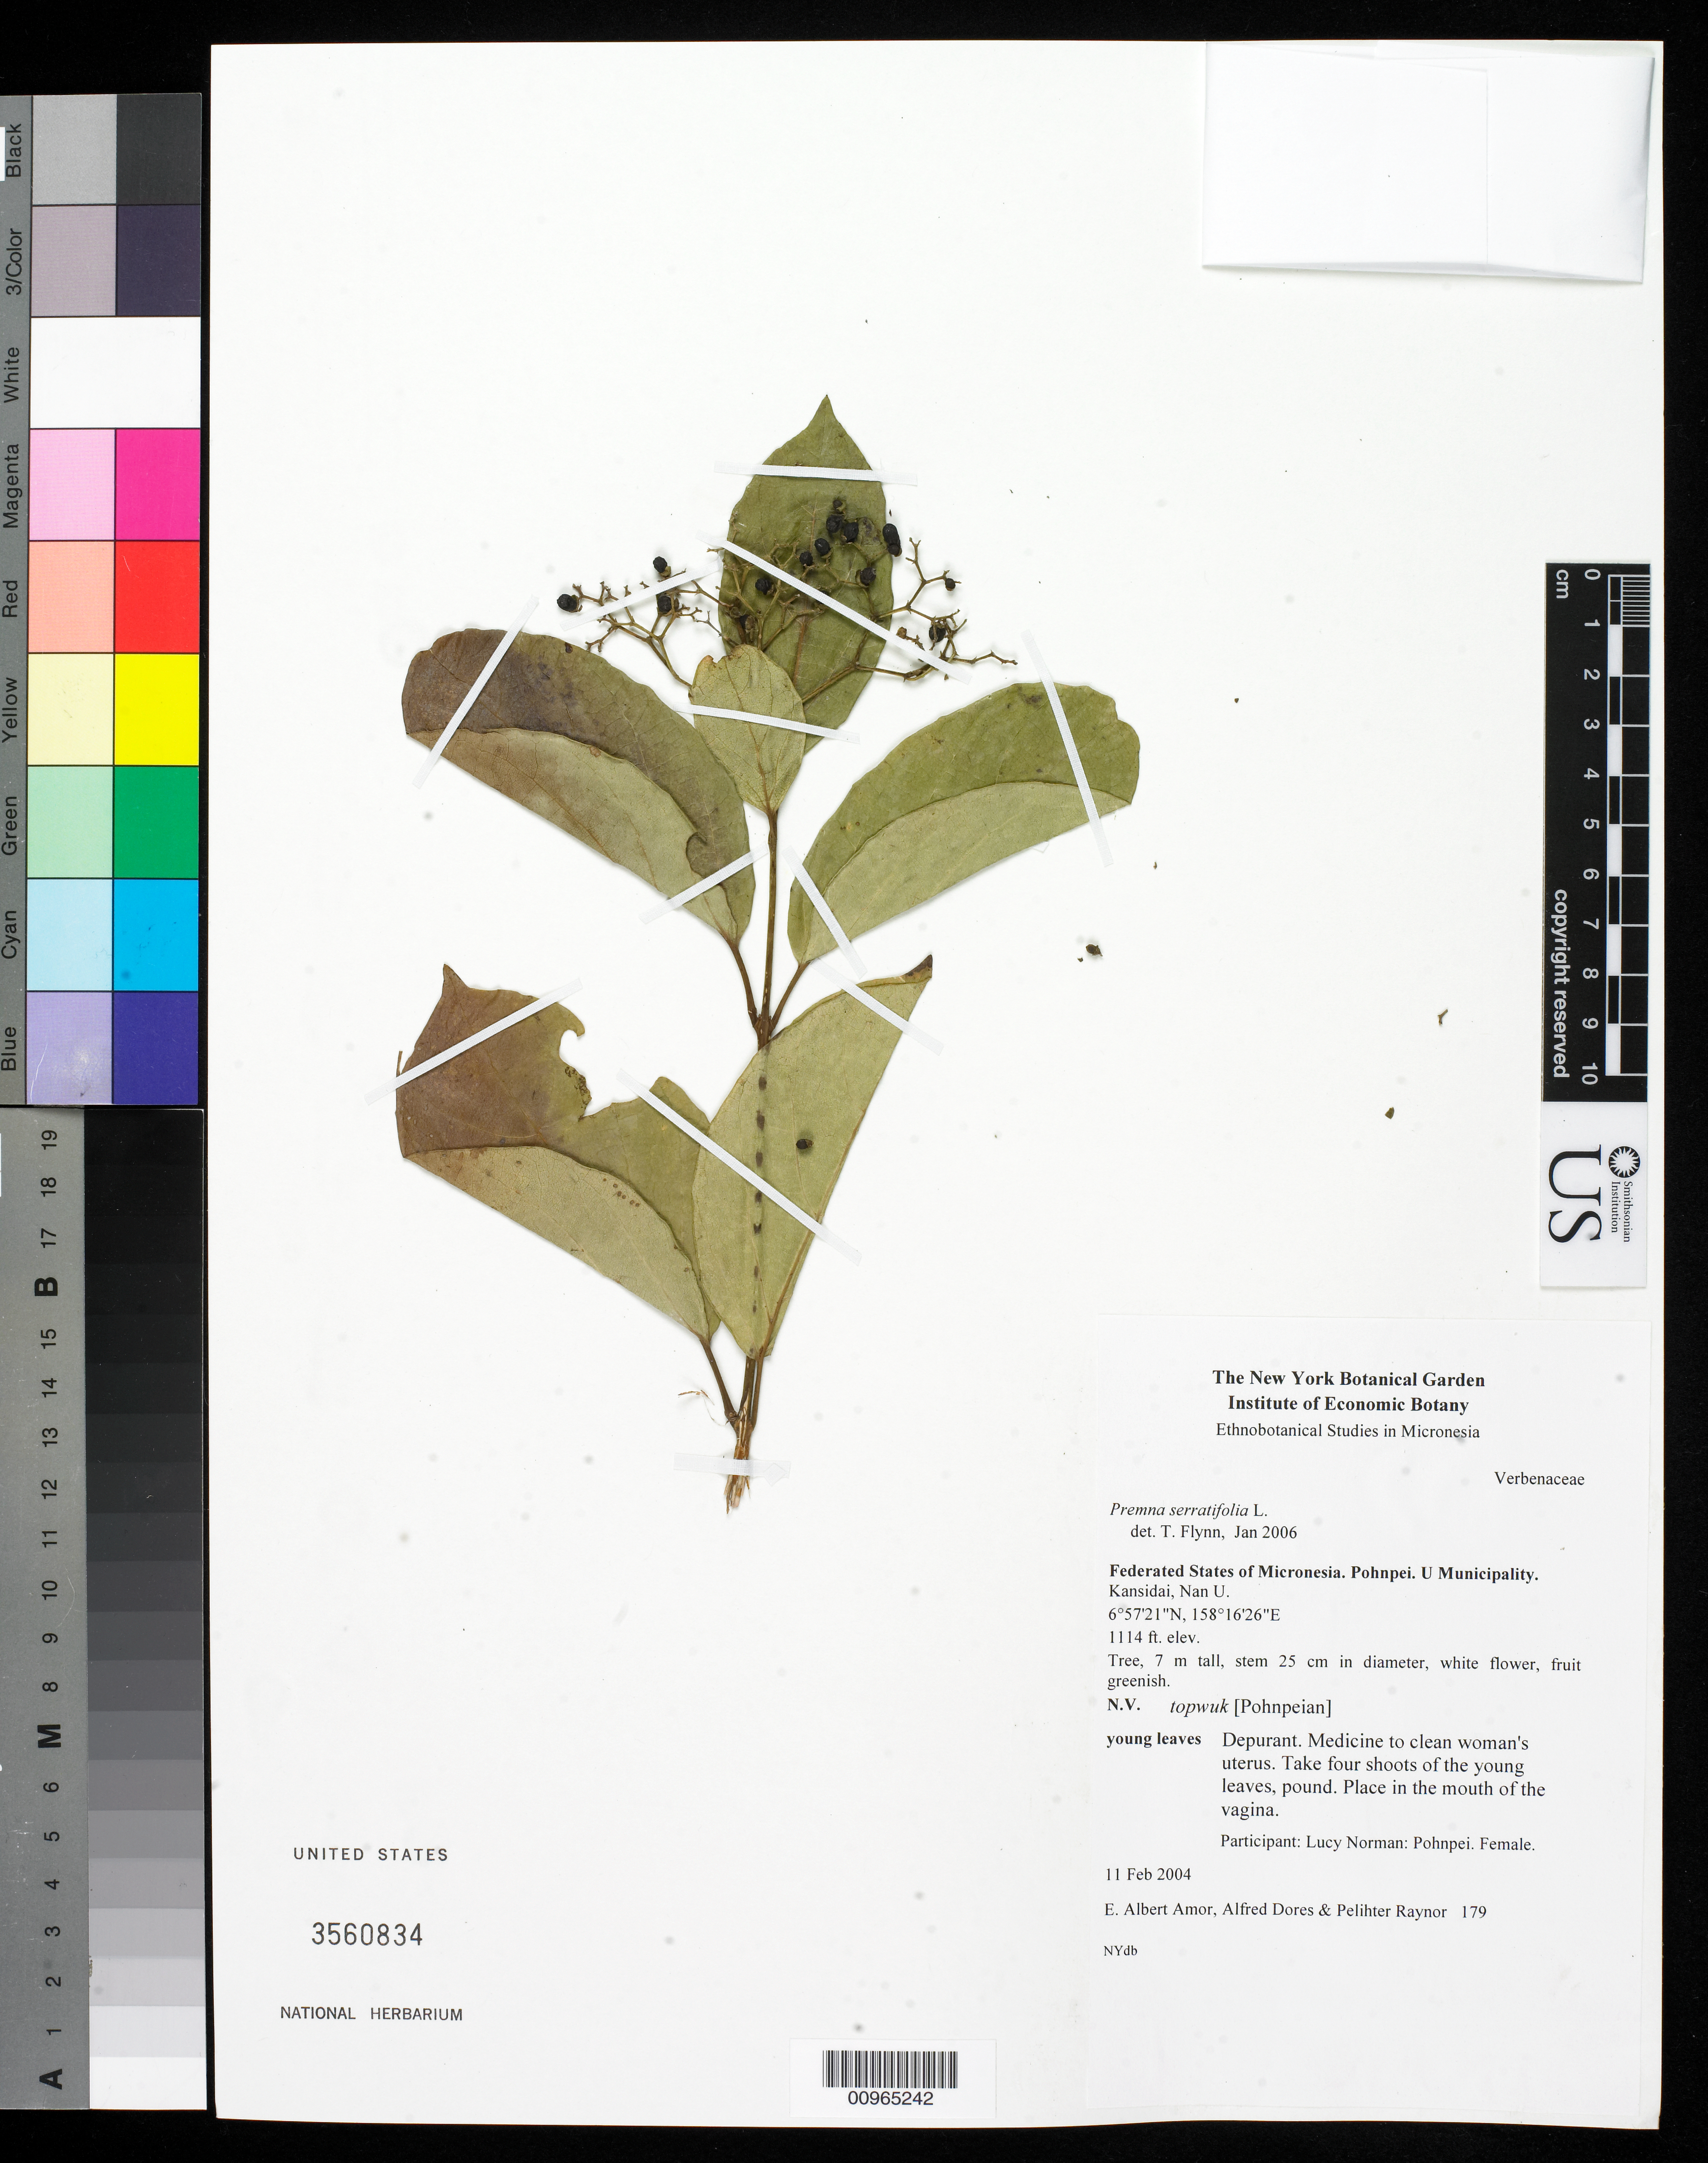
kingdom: Plantae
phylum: Tracheophyta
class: Magnoliopsida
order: Lamiales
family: Lamiaceae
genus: Premna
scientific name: Premna serratifolia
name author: L.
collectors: E. A. Amor, A. Dores & P. Raynor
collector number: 179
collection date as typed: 11 Feb 2004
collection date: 2004-02-11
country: Micronesia, Federated States of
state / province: Pohnpei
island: Pohnpei [Ponape]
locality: Kansidai, Nan U, U Muncipality, Pohnpei, Micronesia.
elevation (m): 340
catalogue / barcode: US 3560834